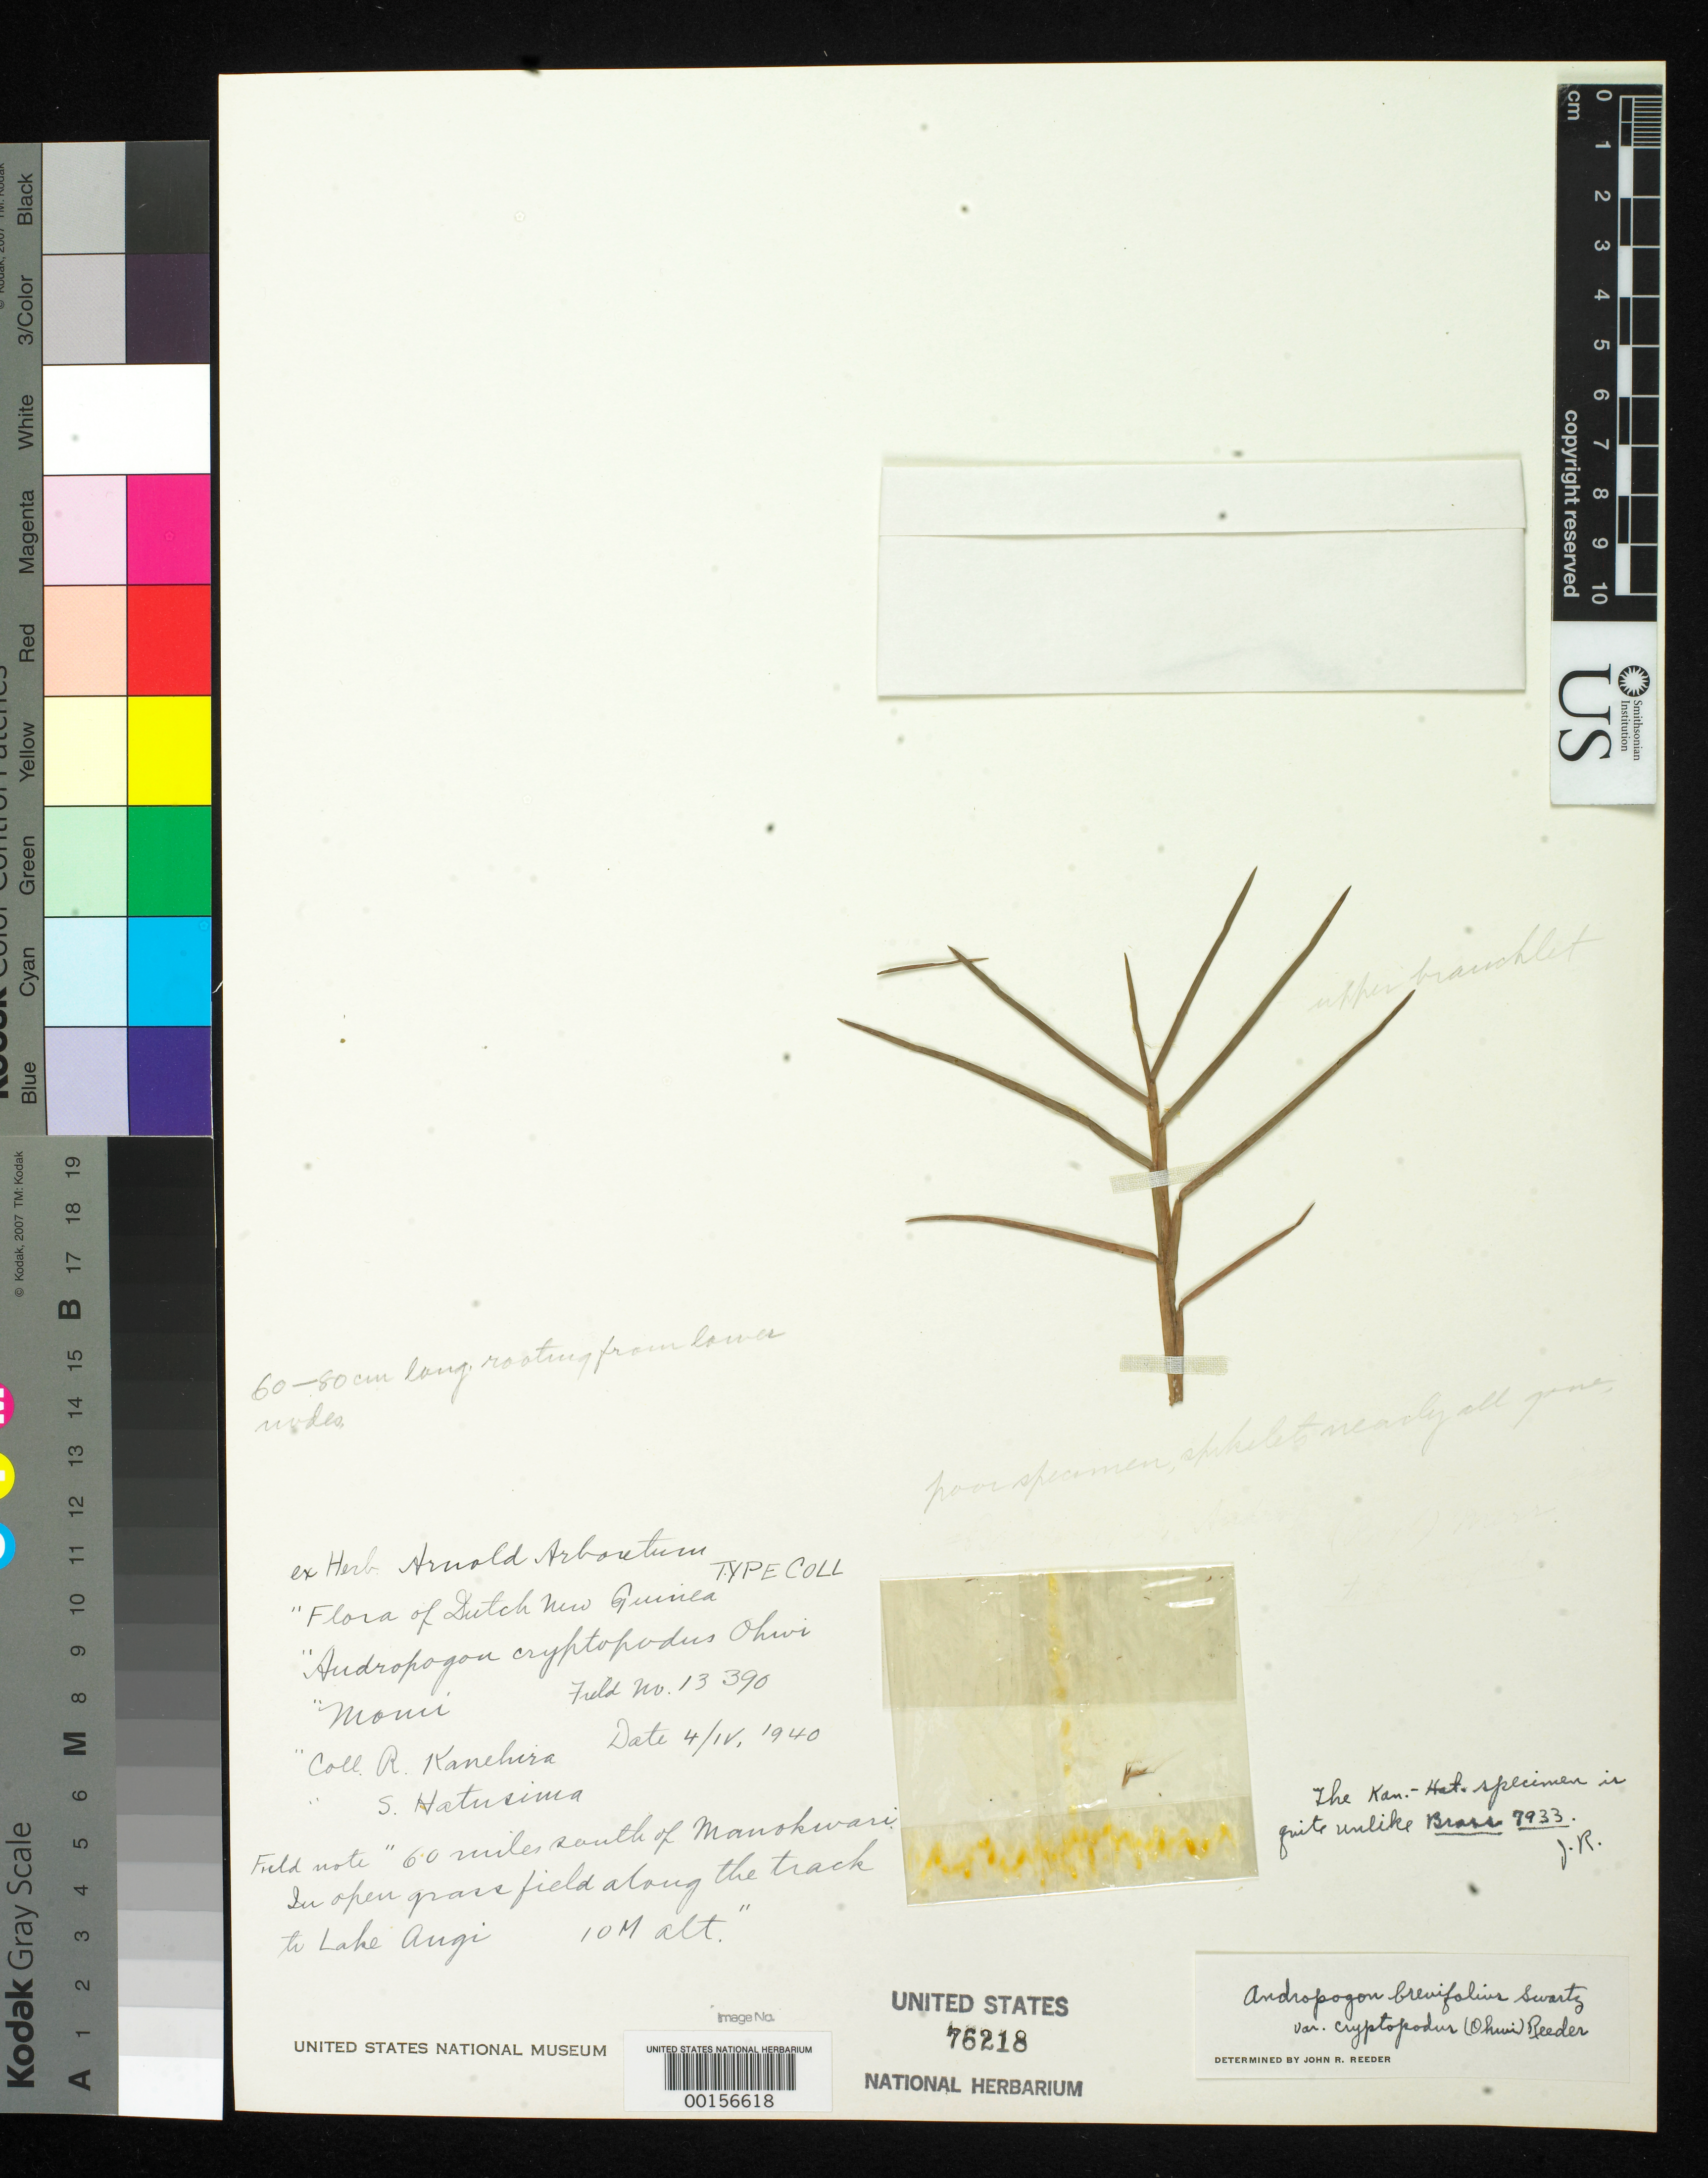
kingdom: Plantae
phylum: Tracheophyta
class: Liliopsida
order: Poales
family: Poaceae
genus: Andropogon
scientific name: Andropogon cryptopodus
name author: Ohwi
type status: Type Fragment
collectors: R. Kanehira & S. Hatusima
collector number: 13390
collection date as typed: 04 --- 1940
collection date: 1940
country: Indonesia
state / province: Papua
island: New Guinea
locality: Mori, grass-field along trail to Lake Angi.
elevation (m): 400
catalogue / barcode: US 76218